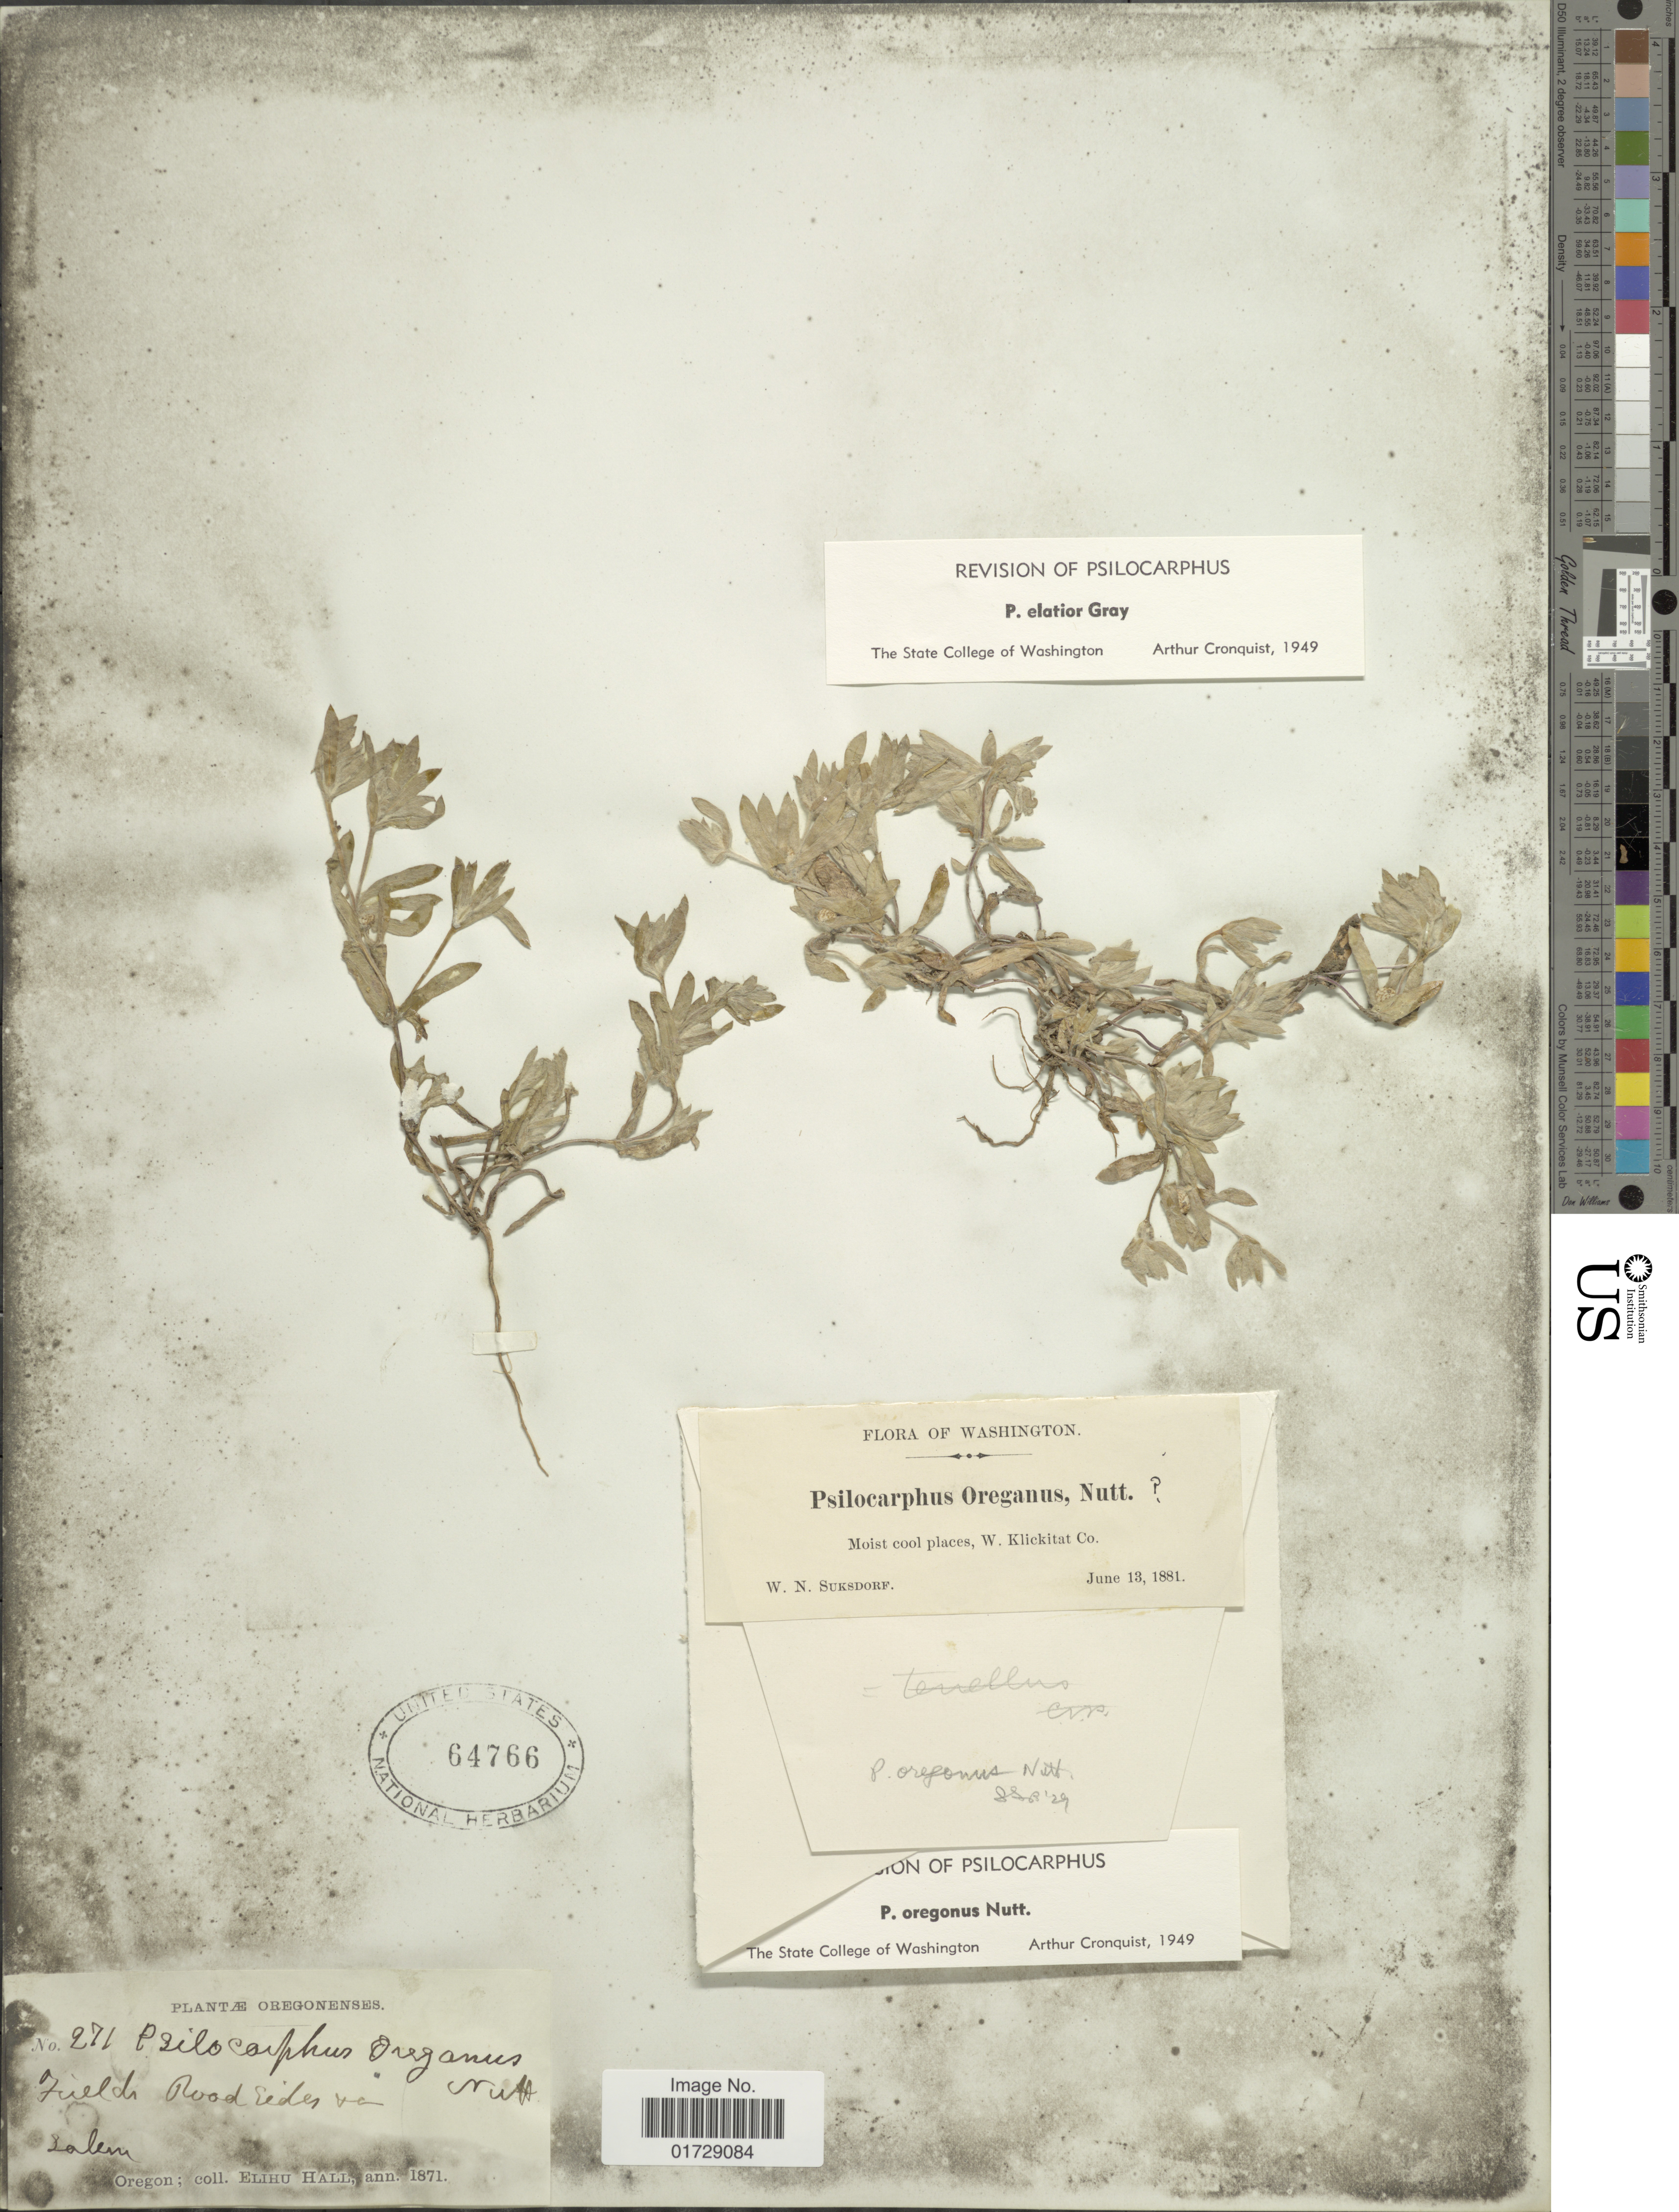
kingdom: Plantae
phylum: Tracheophyta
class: Magnoliopsida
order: Asterales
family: Asteraceae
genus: Psilocarphus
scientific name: Psilocarphus oregonus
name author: Nutt.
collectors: W. N. Suksdorf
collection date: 1881-06-13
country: United States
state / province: Washington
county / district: Klickitat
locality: Moist cool places, W. Klickitat Co.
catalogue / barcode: US 64766